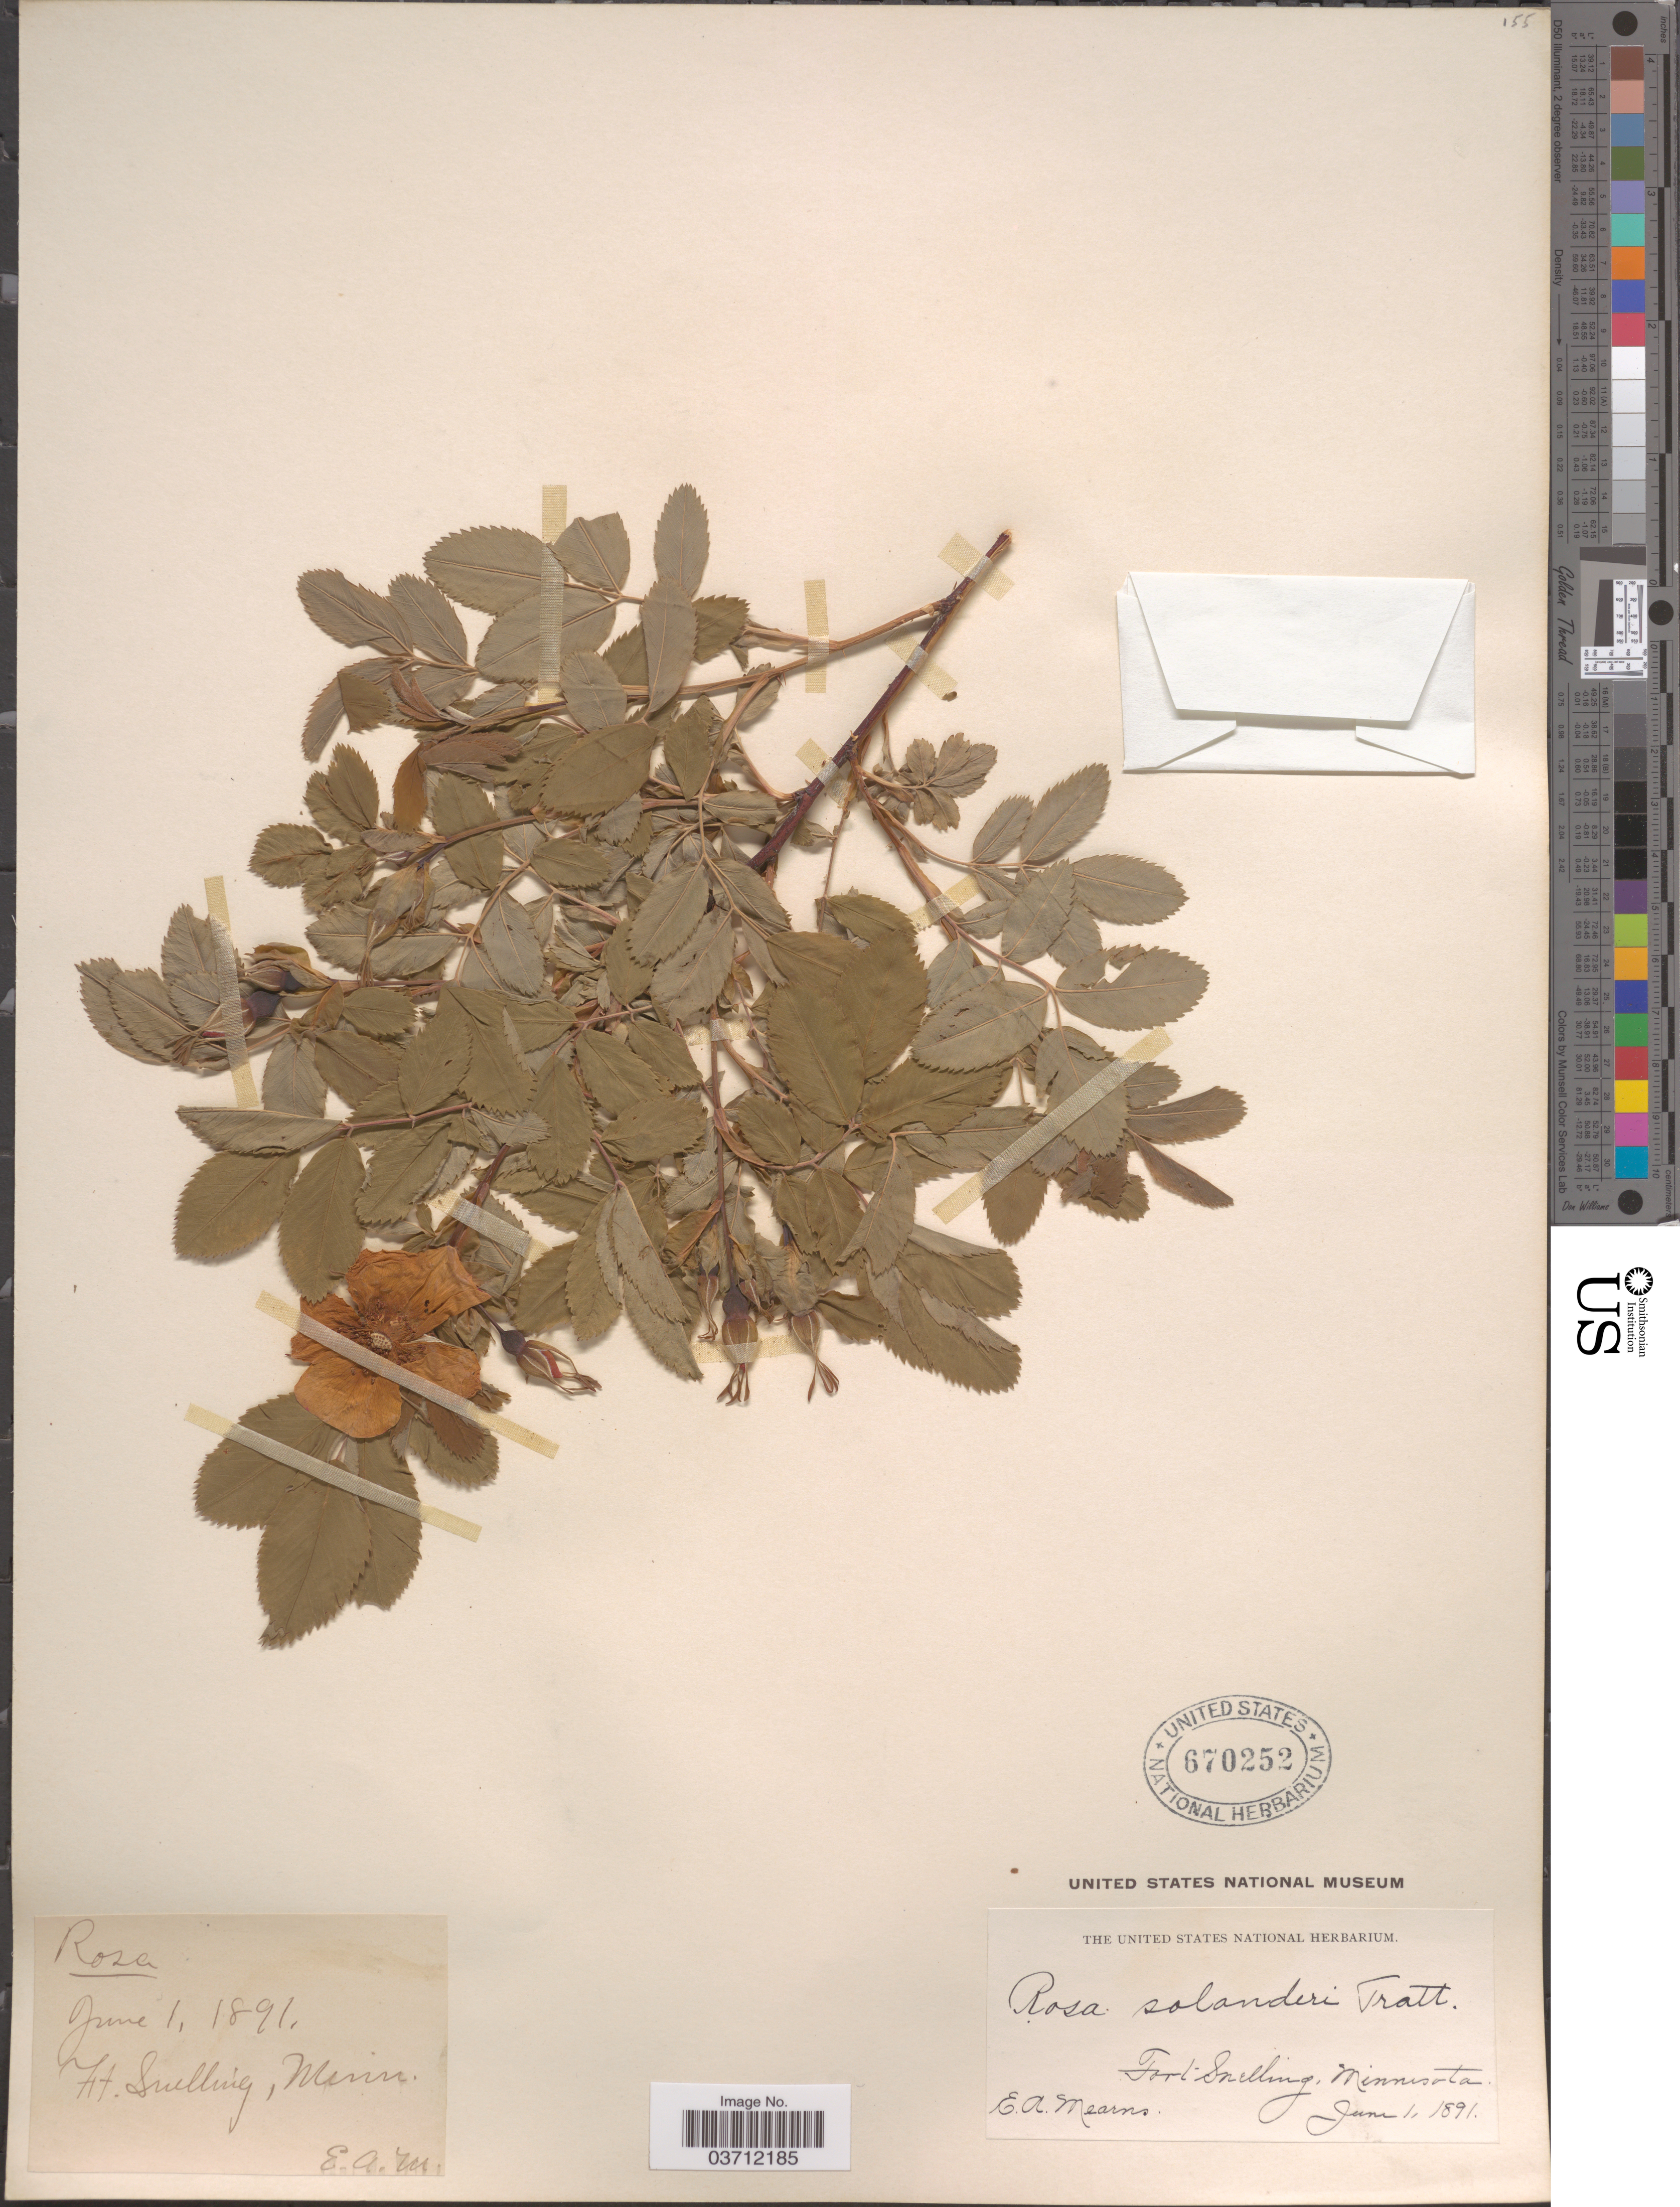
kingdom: Plantae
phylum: Tracheophyta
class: Magnoliopsida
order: Rosales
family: Rosaceae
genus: Rosa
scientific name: Rosa solandrii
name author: Tratt.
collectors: E. A. Mearns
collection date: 1891-06-01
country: United States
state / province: Minnesota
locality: Fort Snelling.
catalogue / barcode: US 670252